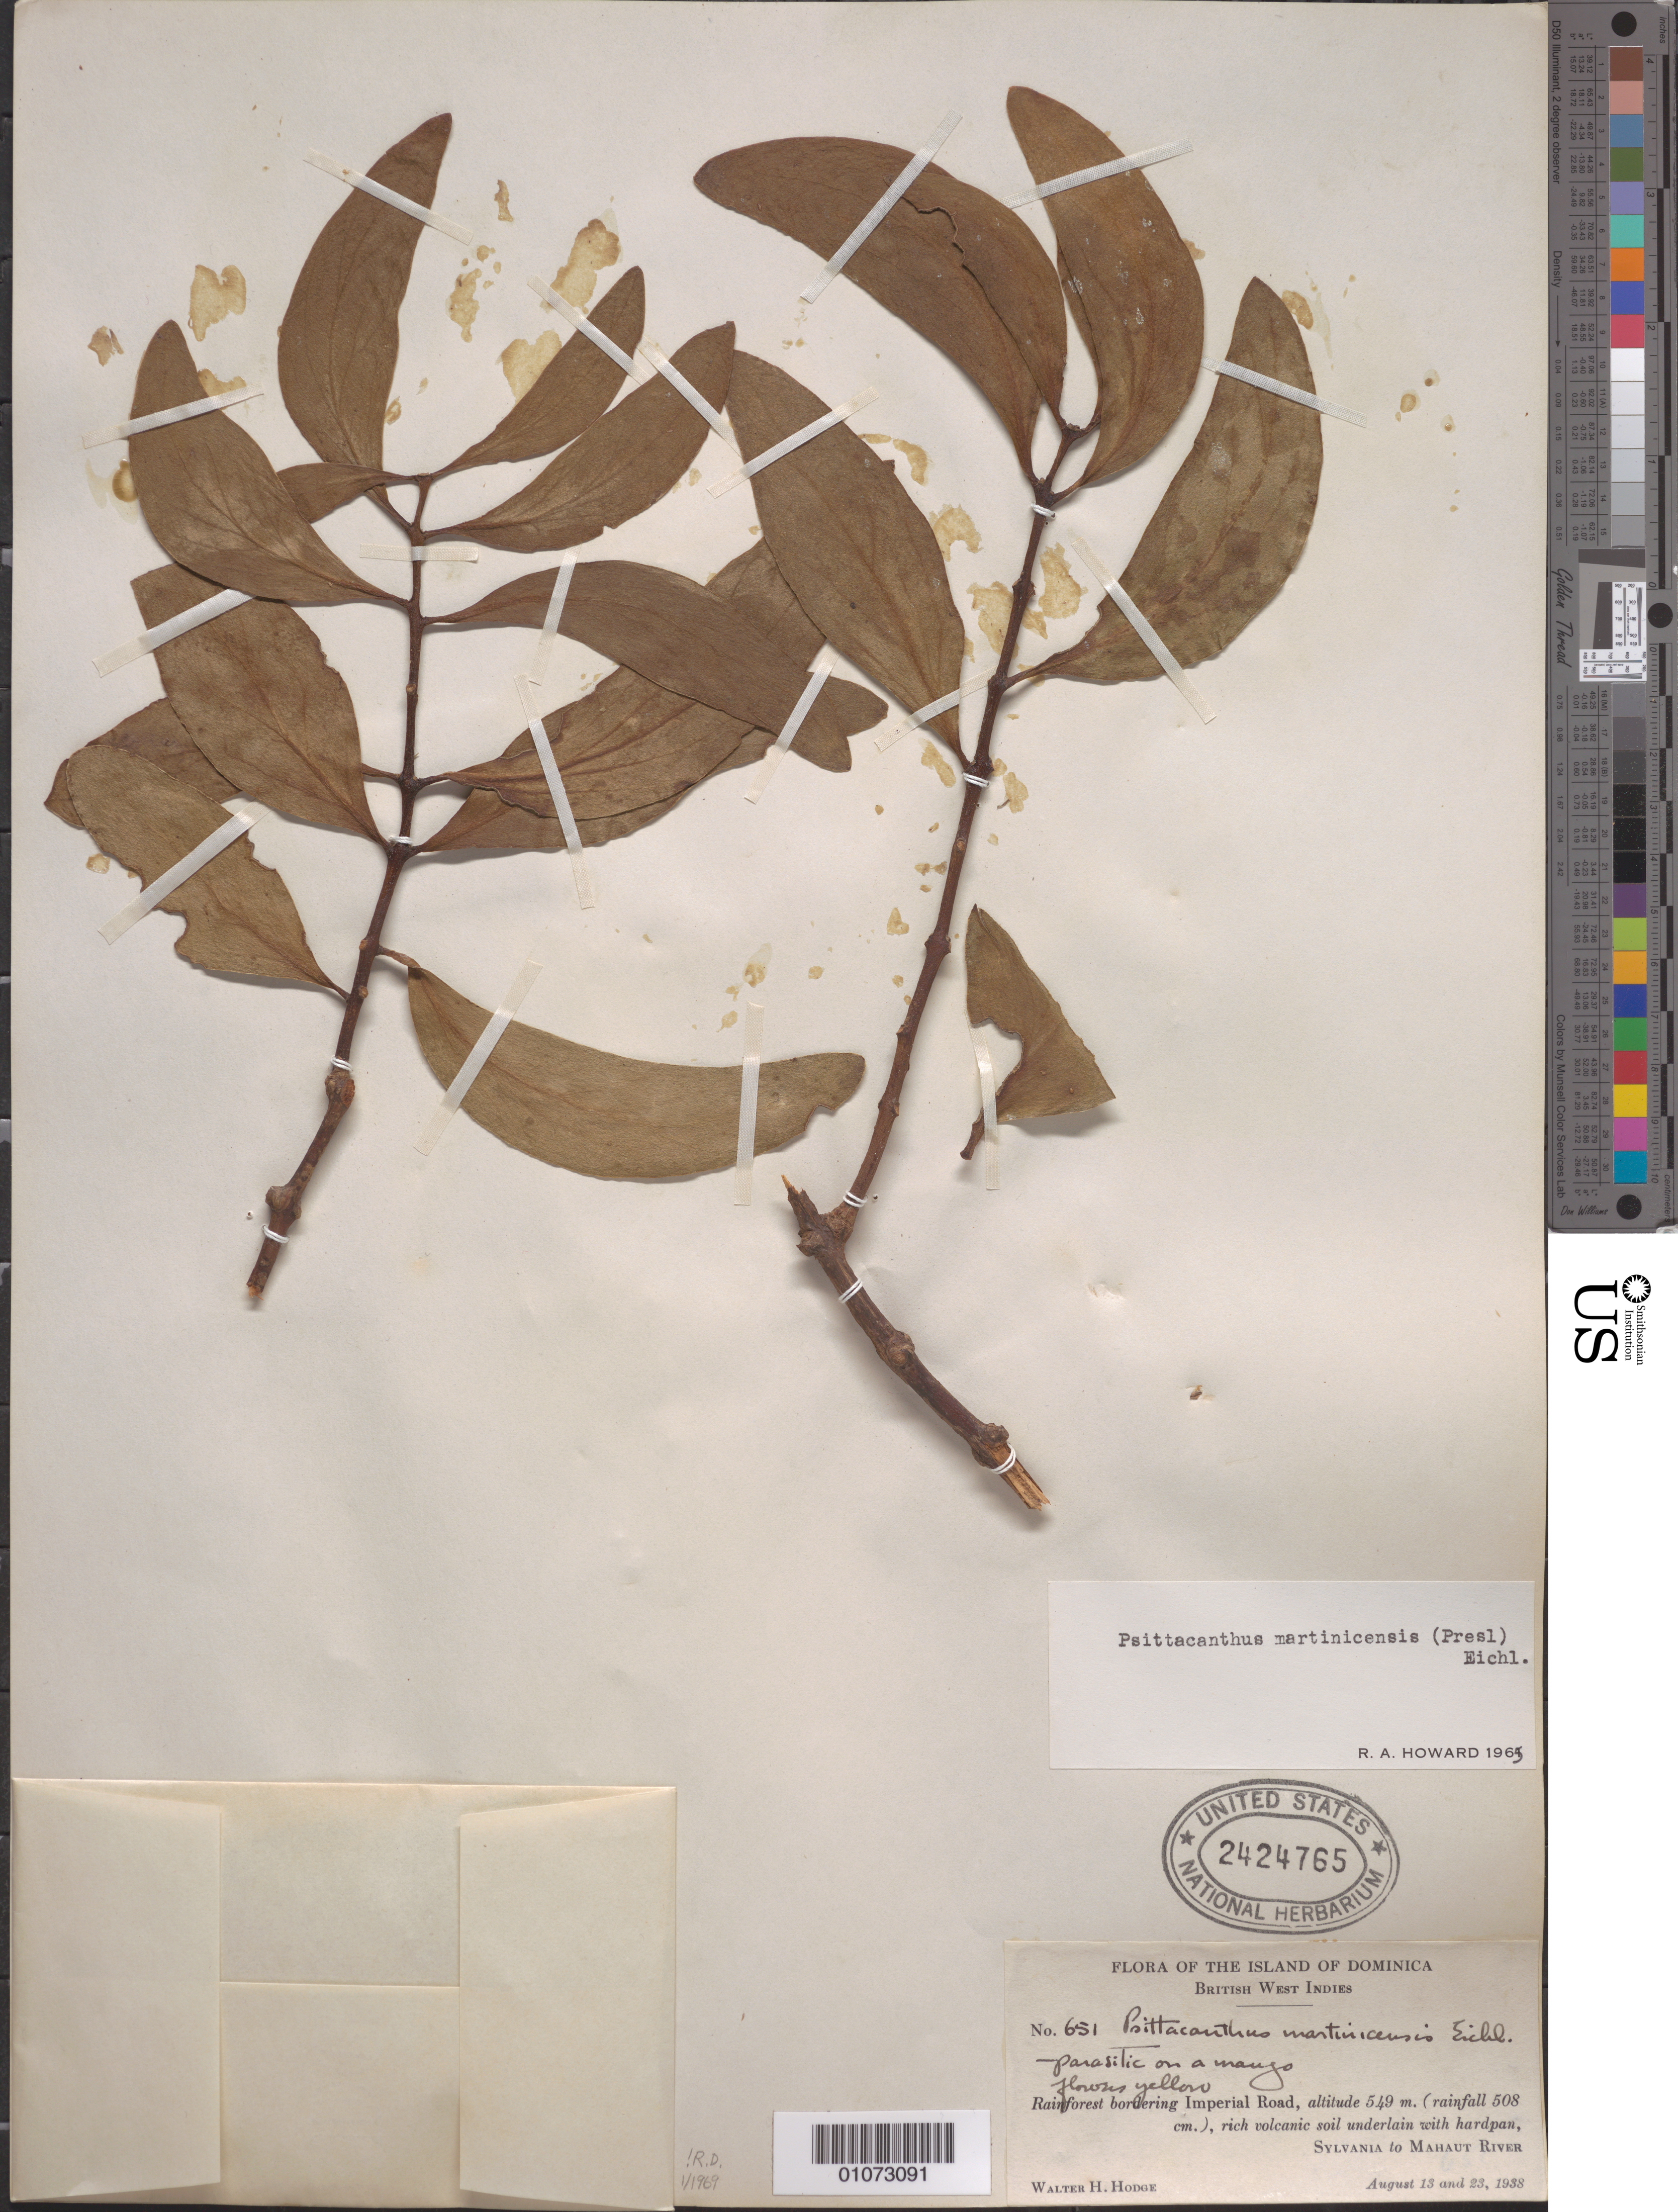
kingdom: Plantae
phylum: Tracheophyta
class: Magnoliopsida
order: Santalales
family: Loranthaceae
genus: Psittacanthus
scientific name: Psittacanthus martinicensis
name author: (C. Presl ex Schult. f.) Eichler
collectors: W. Hodge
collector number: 651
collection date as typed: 13 Aug 1938 and 23 Aug 1938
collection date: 1938-08-13,1938-08-23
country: Dominica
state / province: St. Paul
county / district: Sylvania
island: Dominica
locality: Rainforest bordering Imperial Road, altitude 549 m. (rainfall 508 cm.), rich volcanic soil underlain with wardpan, Sylvania to Mahaut River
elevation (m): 549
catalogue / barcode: US 2424765